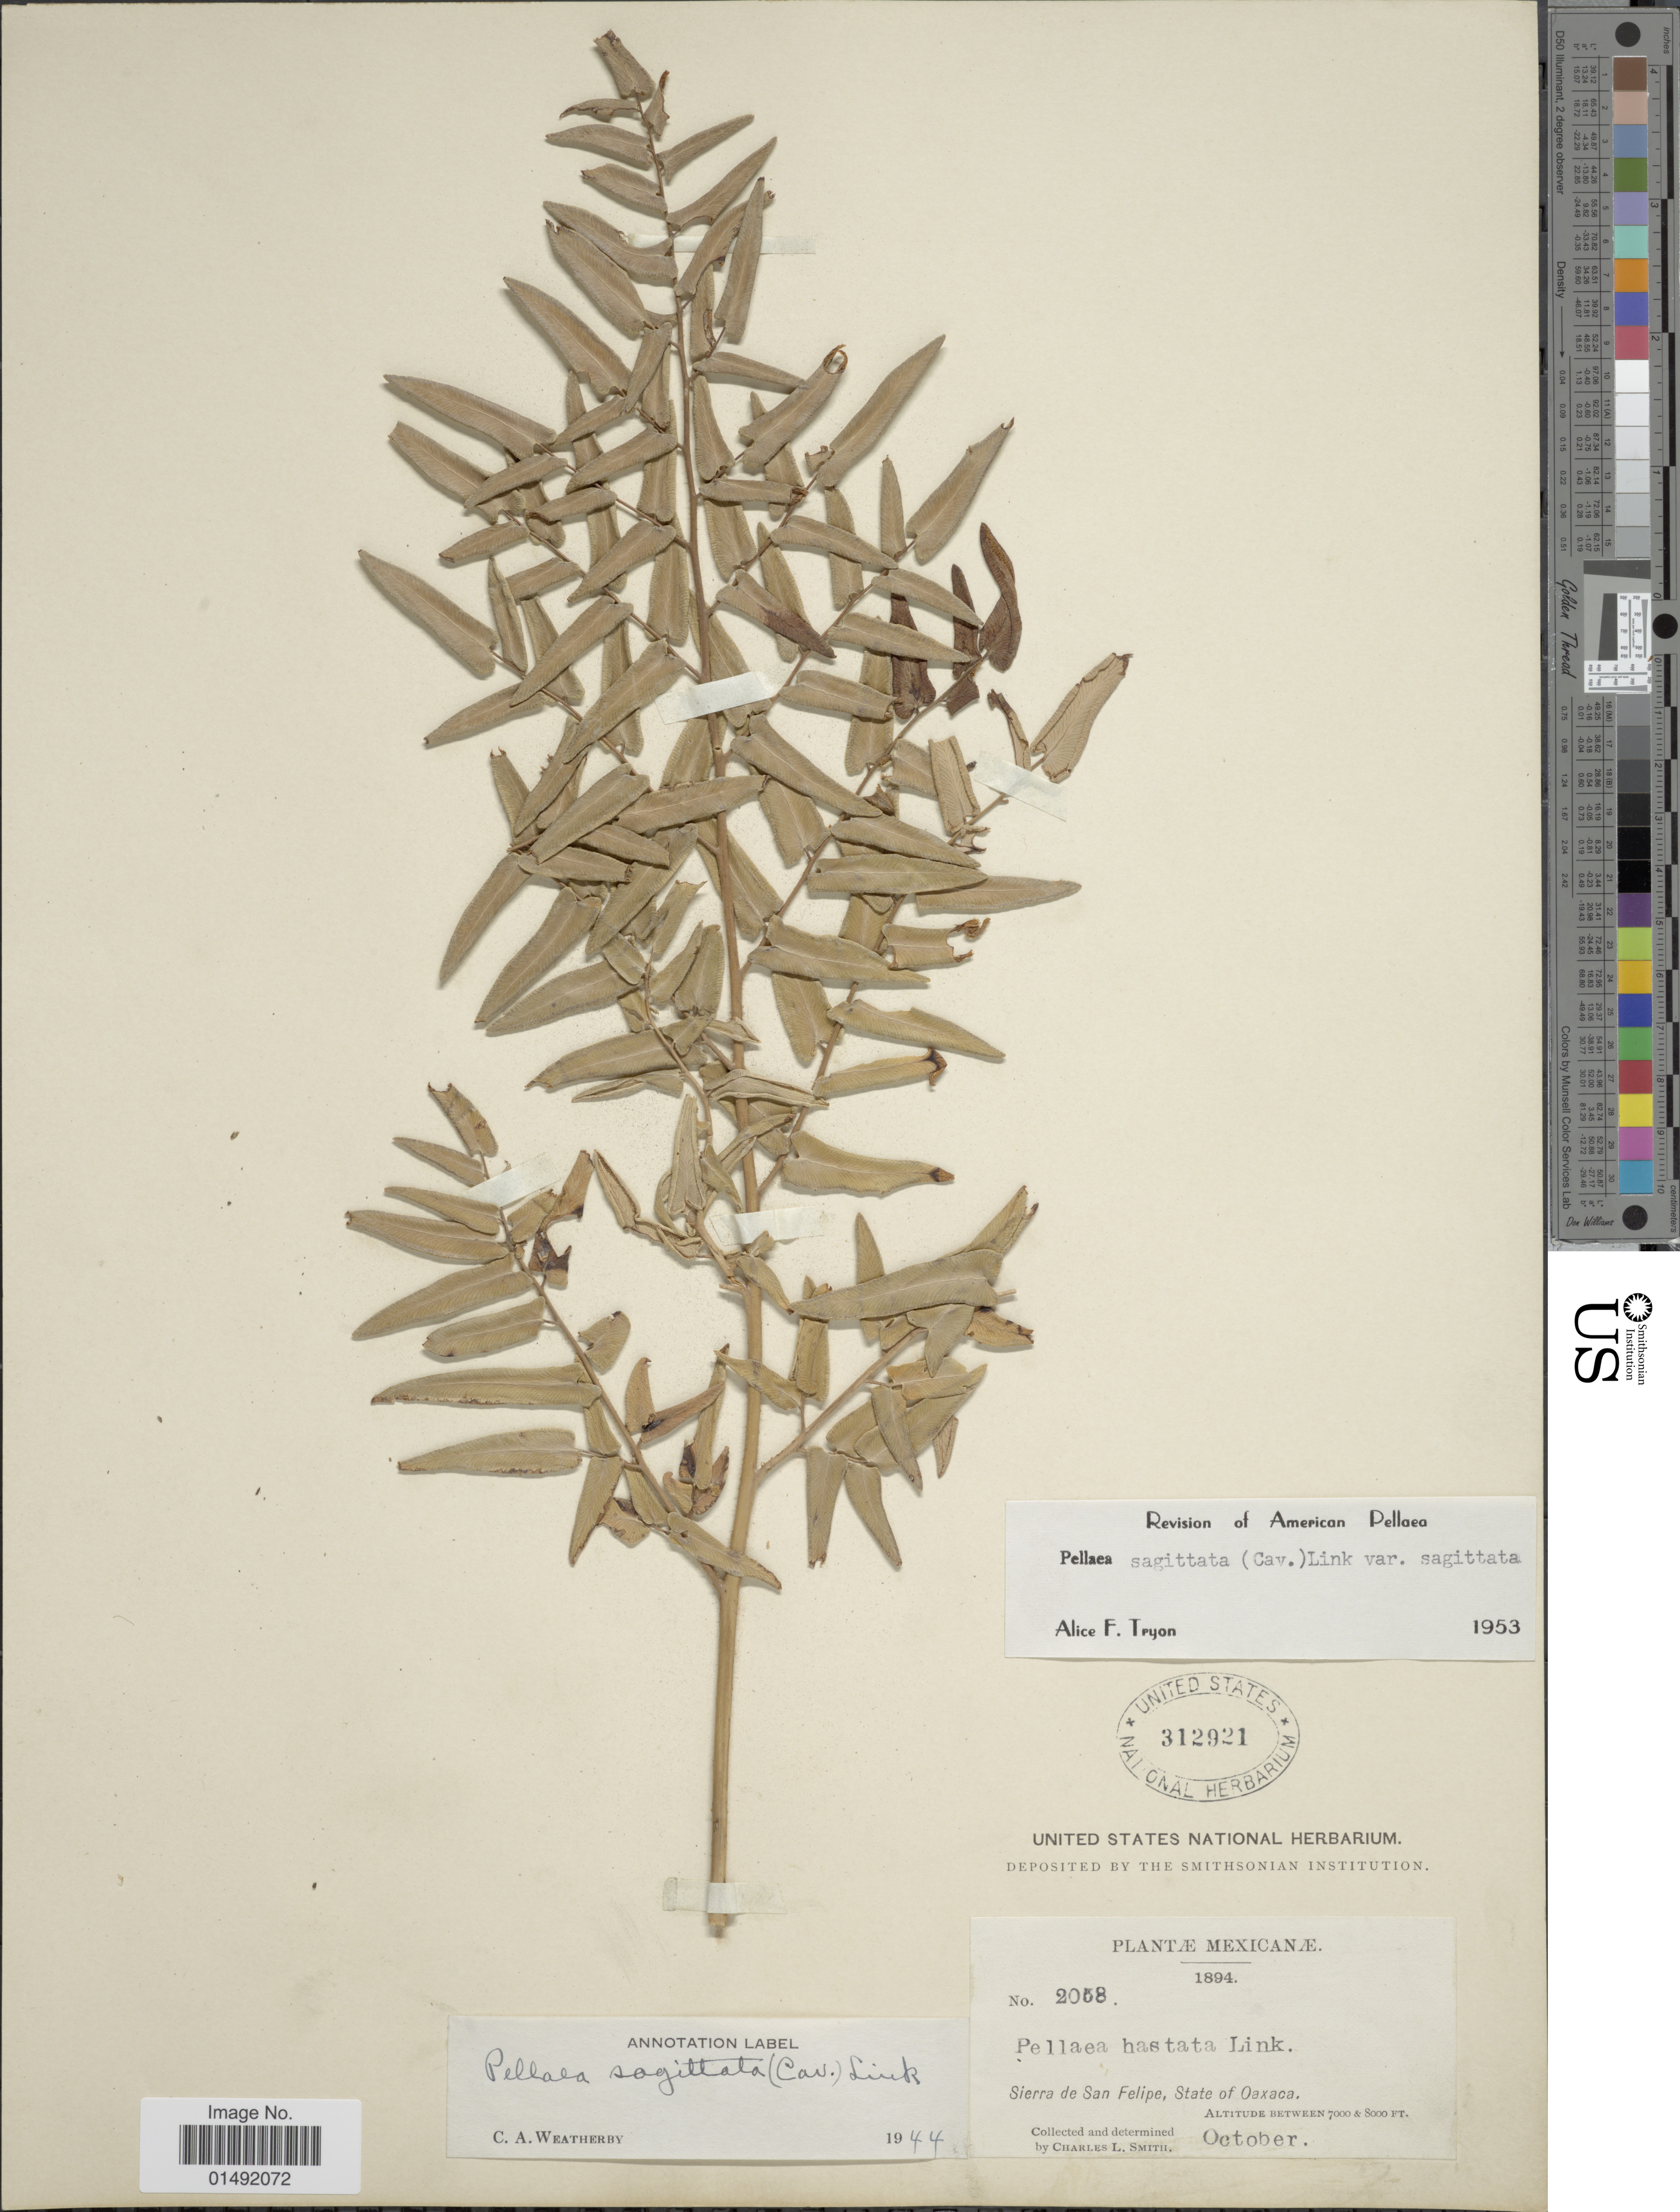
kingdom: Plantae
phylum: Tracheophyta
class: Polypodiopsida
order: Polypodiales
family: Pteridaceae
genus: Pellaea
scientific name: Pellaea sagittata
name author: (Cav.) Link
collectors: C. L. Smith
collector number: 2058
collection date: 1894-10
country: Mexico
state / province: Oaxaca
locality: Sierra de San Felipe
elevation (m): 2134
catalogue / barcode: US 312921